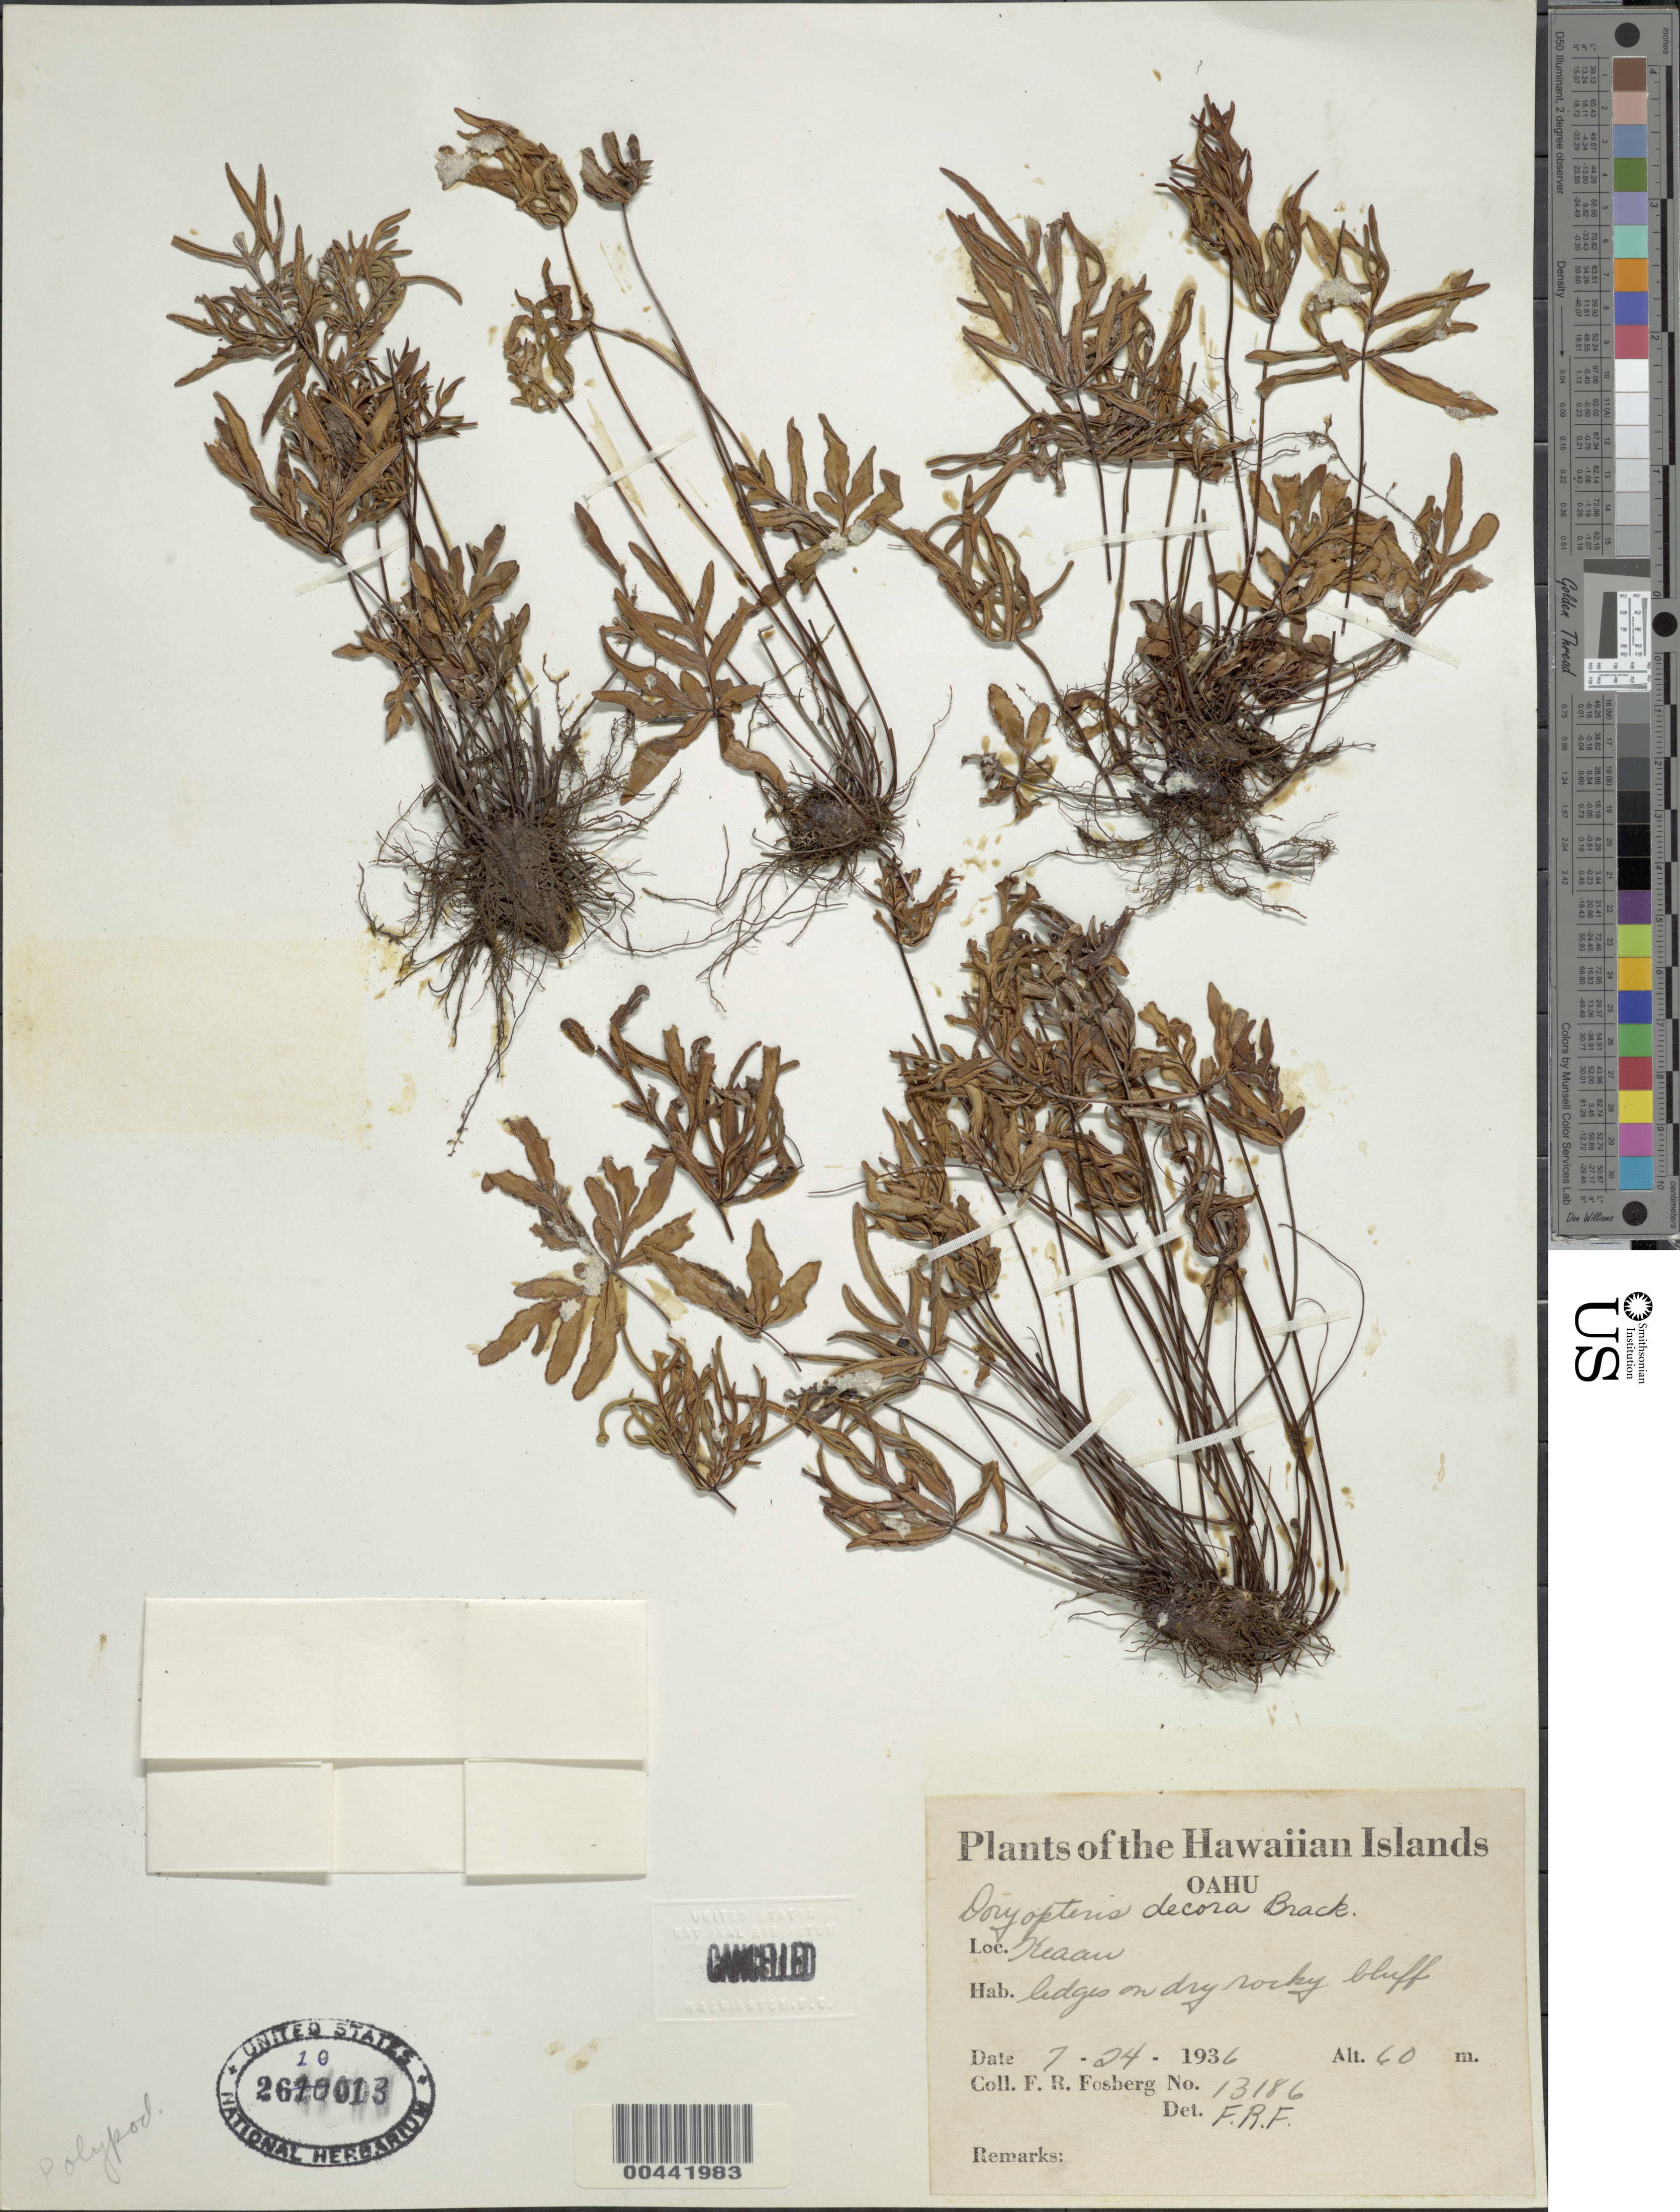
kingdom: Plantae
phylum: Tracheophyta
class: Polypodiopsida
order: Polypodiales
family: Pteridaceae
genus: Doryopteris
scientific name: Doryopteris decora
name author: Brack.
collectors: F. R. Fosberg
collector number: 13186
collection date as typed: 24 Jul 1936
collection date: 1936-07-24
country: United States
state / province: Hawaii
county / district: Kauai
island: Kaua'i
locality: Keaau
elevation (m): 60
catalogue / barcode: US 2610013